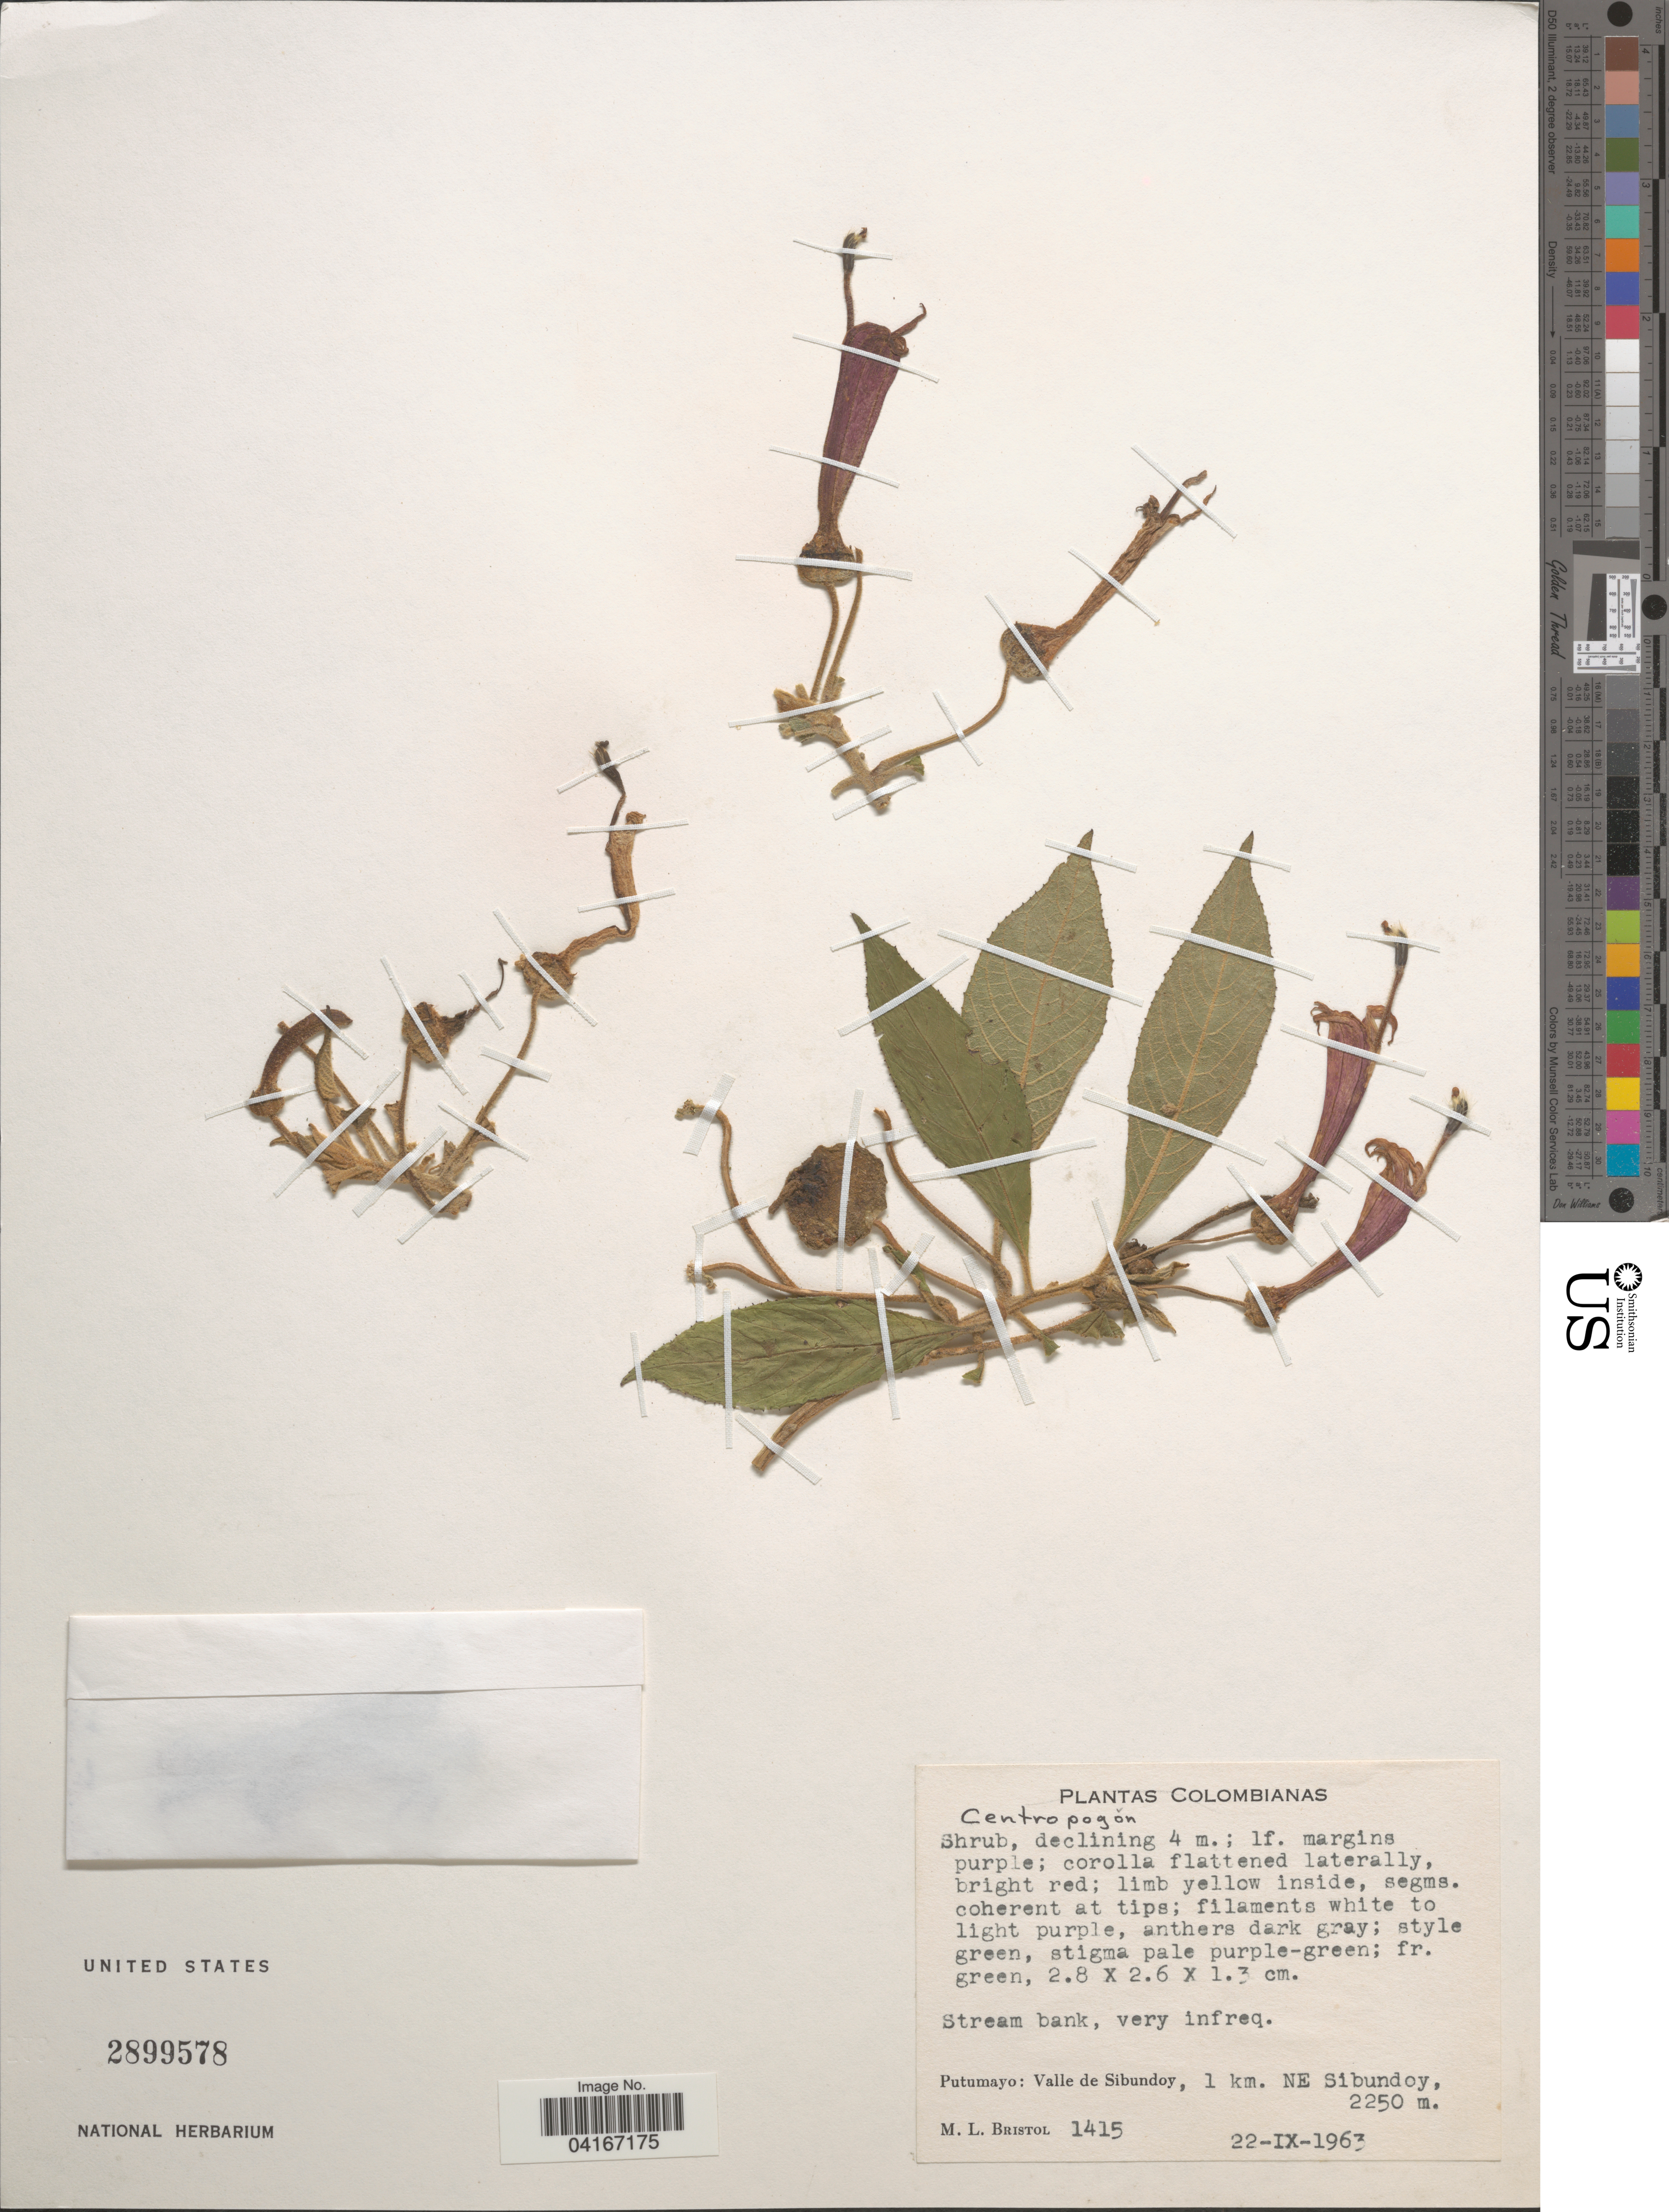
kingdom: Plantae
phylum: Tracheophyta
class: Magnoliopsida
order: Asterales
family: Campanulaceae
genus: Centropogon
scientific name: Centropogon sp.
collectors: M. L. Bristol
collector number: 1415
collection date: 1963-09-22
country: Colombia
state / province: Putumayo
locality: Valle de Sibundoy, 1 km. NE Sibundoy.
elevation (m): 2250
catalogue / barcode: US 2899578